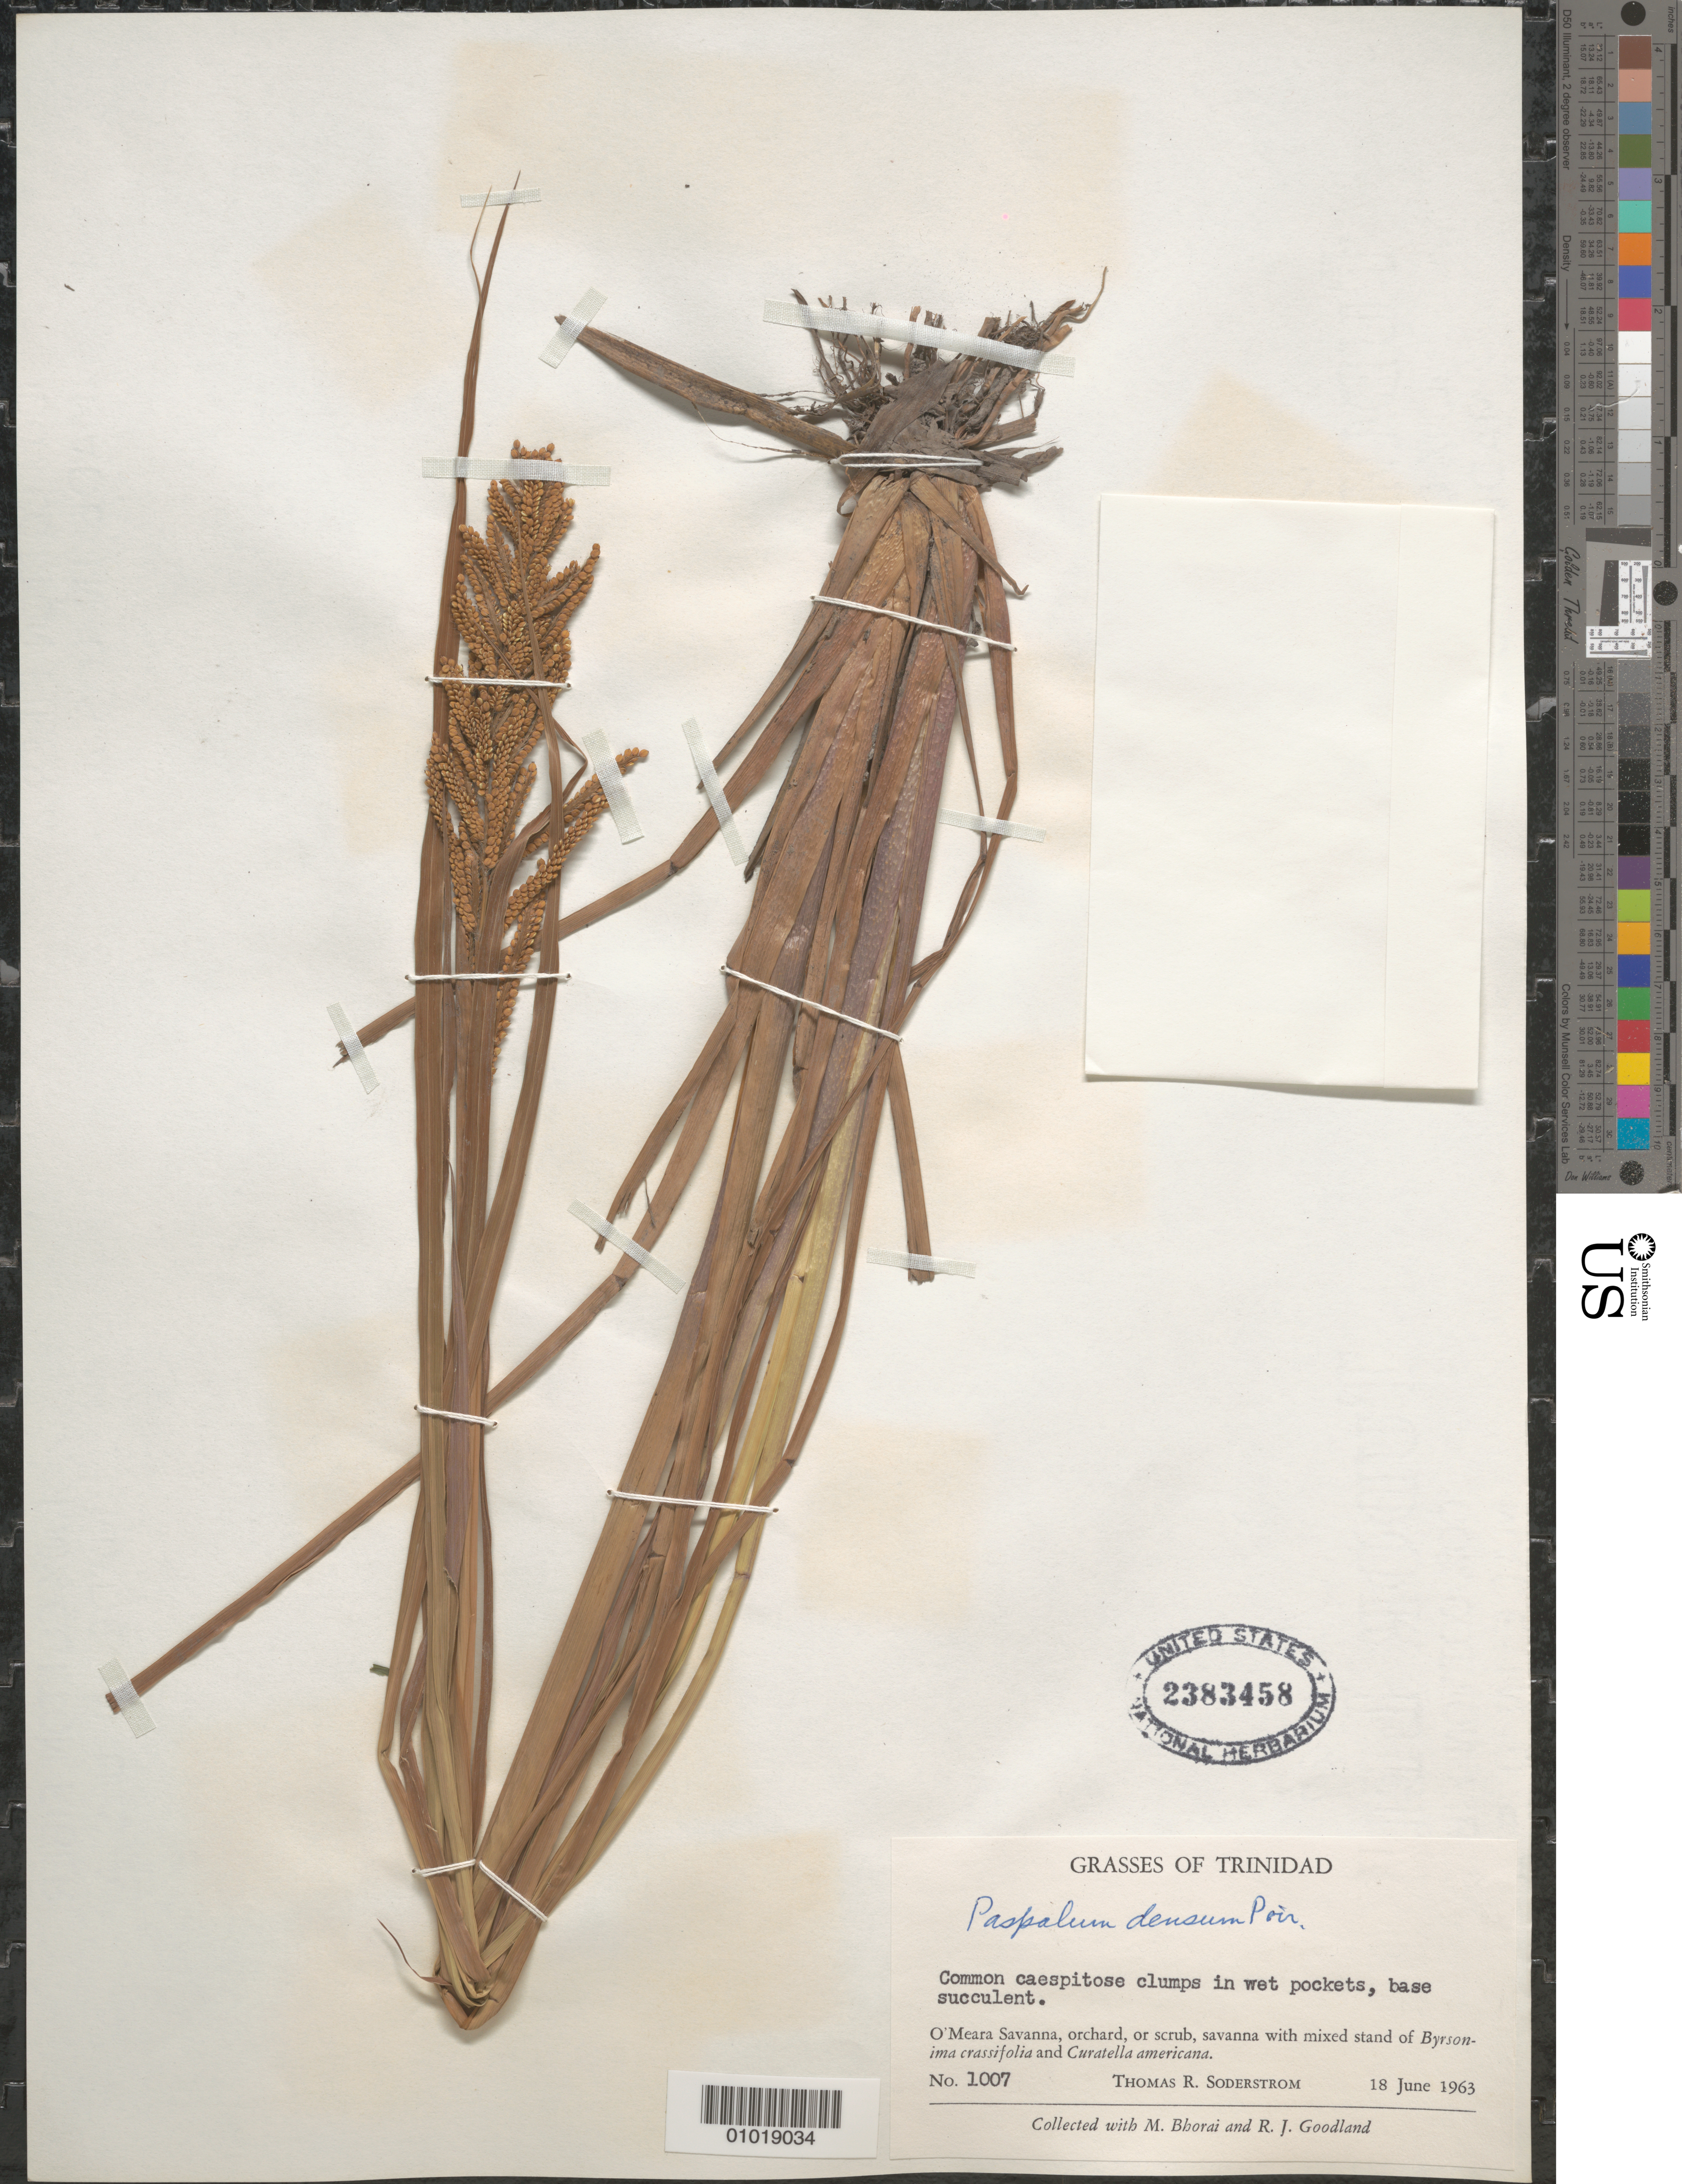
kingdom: Plantae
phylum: Tracheophyta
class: Liliopsida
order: Poales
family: Poaceae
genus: Paspalum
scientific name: Paspalum densum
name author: Poir.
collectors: T. R. Soderstrom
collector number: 1007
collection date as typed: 18 Jun 1963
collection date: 1963-06-18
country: Trinidad and Tobago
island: Trinidad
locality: O'Meara savanna,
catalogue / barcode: US 2383458